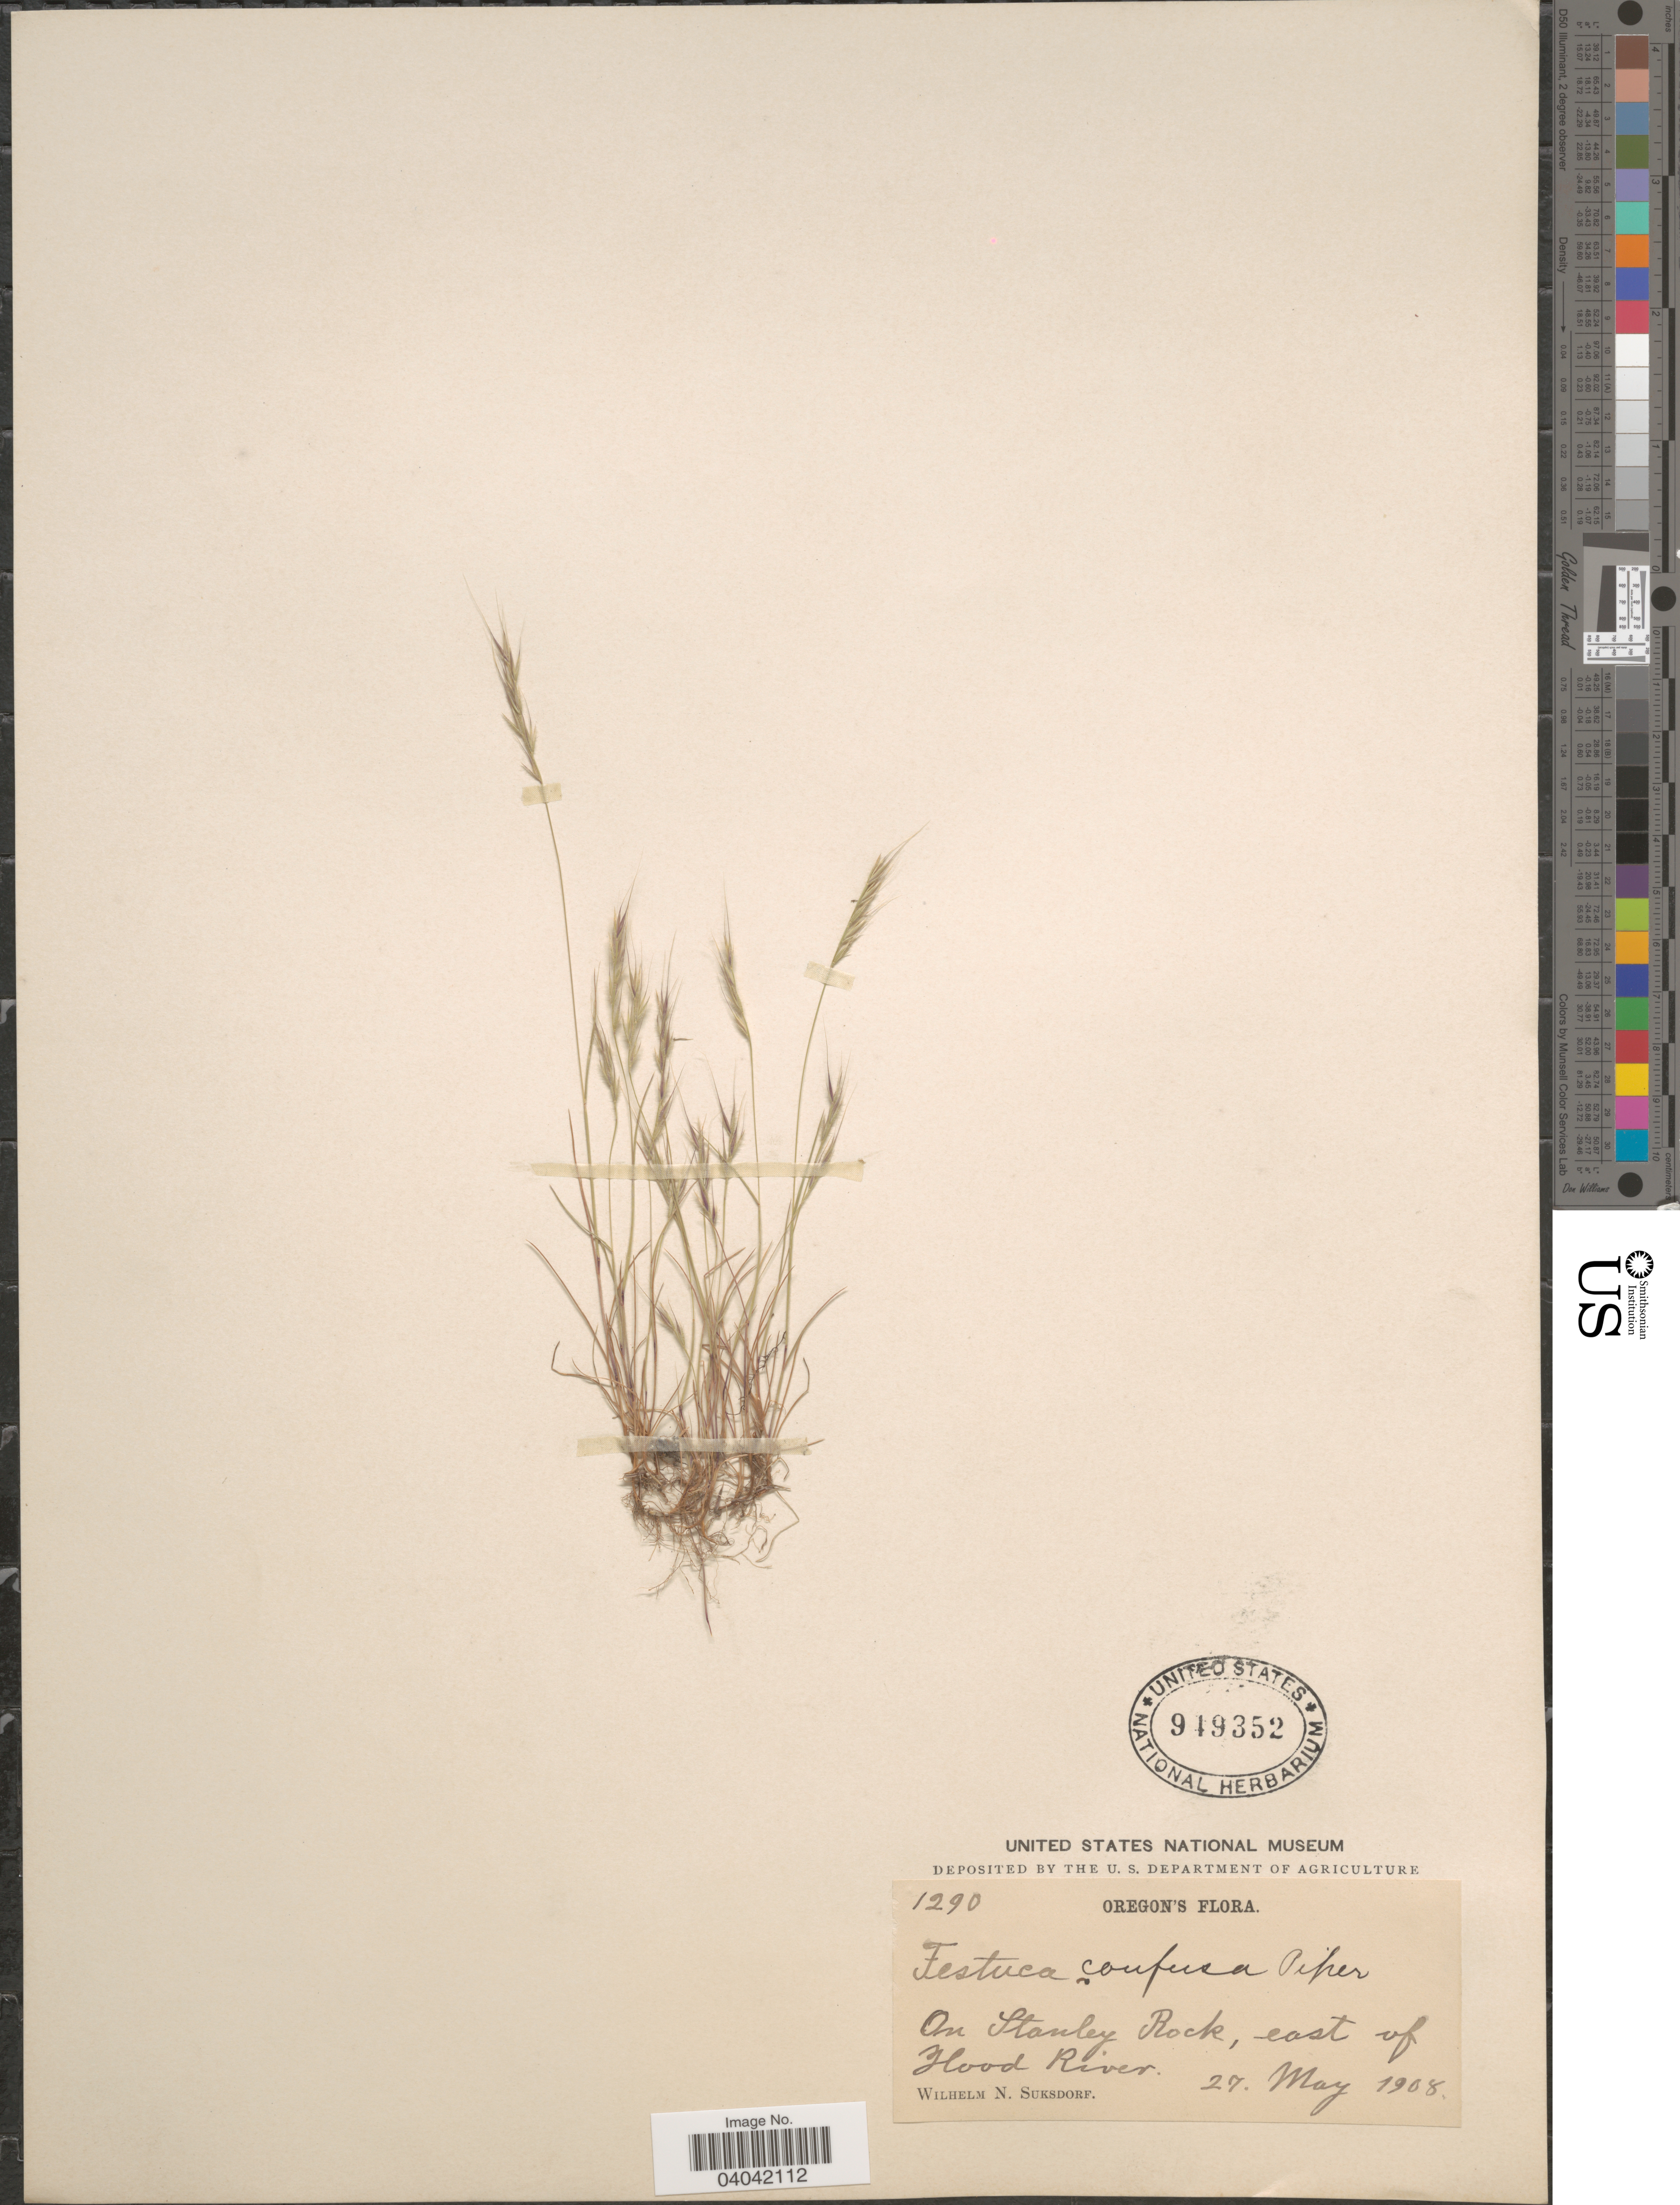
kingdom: Plantae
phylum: Tracheophyta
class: Liliopsida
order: Poales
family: Poaceae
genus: Festuca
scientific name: Festuca confusa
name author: Piper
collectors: W. N. Suksdorf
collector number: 1290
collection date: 1908-05-27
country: United States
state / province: Oregon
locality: On Stanley Rock, east of Hood River.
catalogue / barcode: US 949352